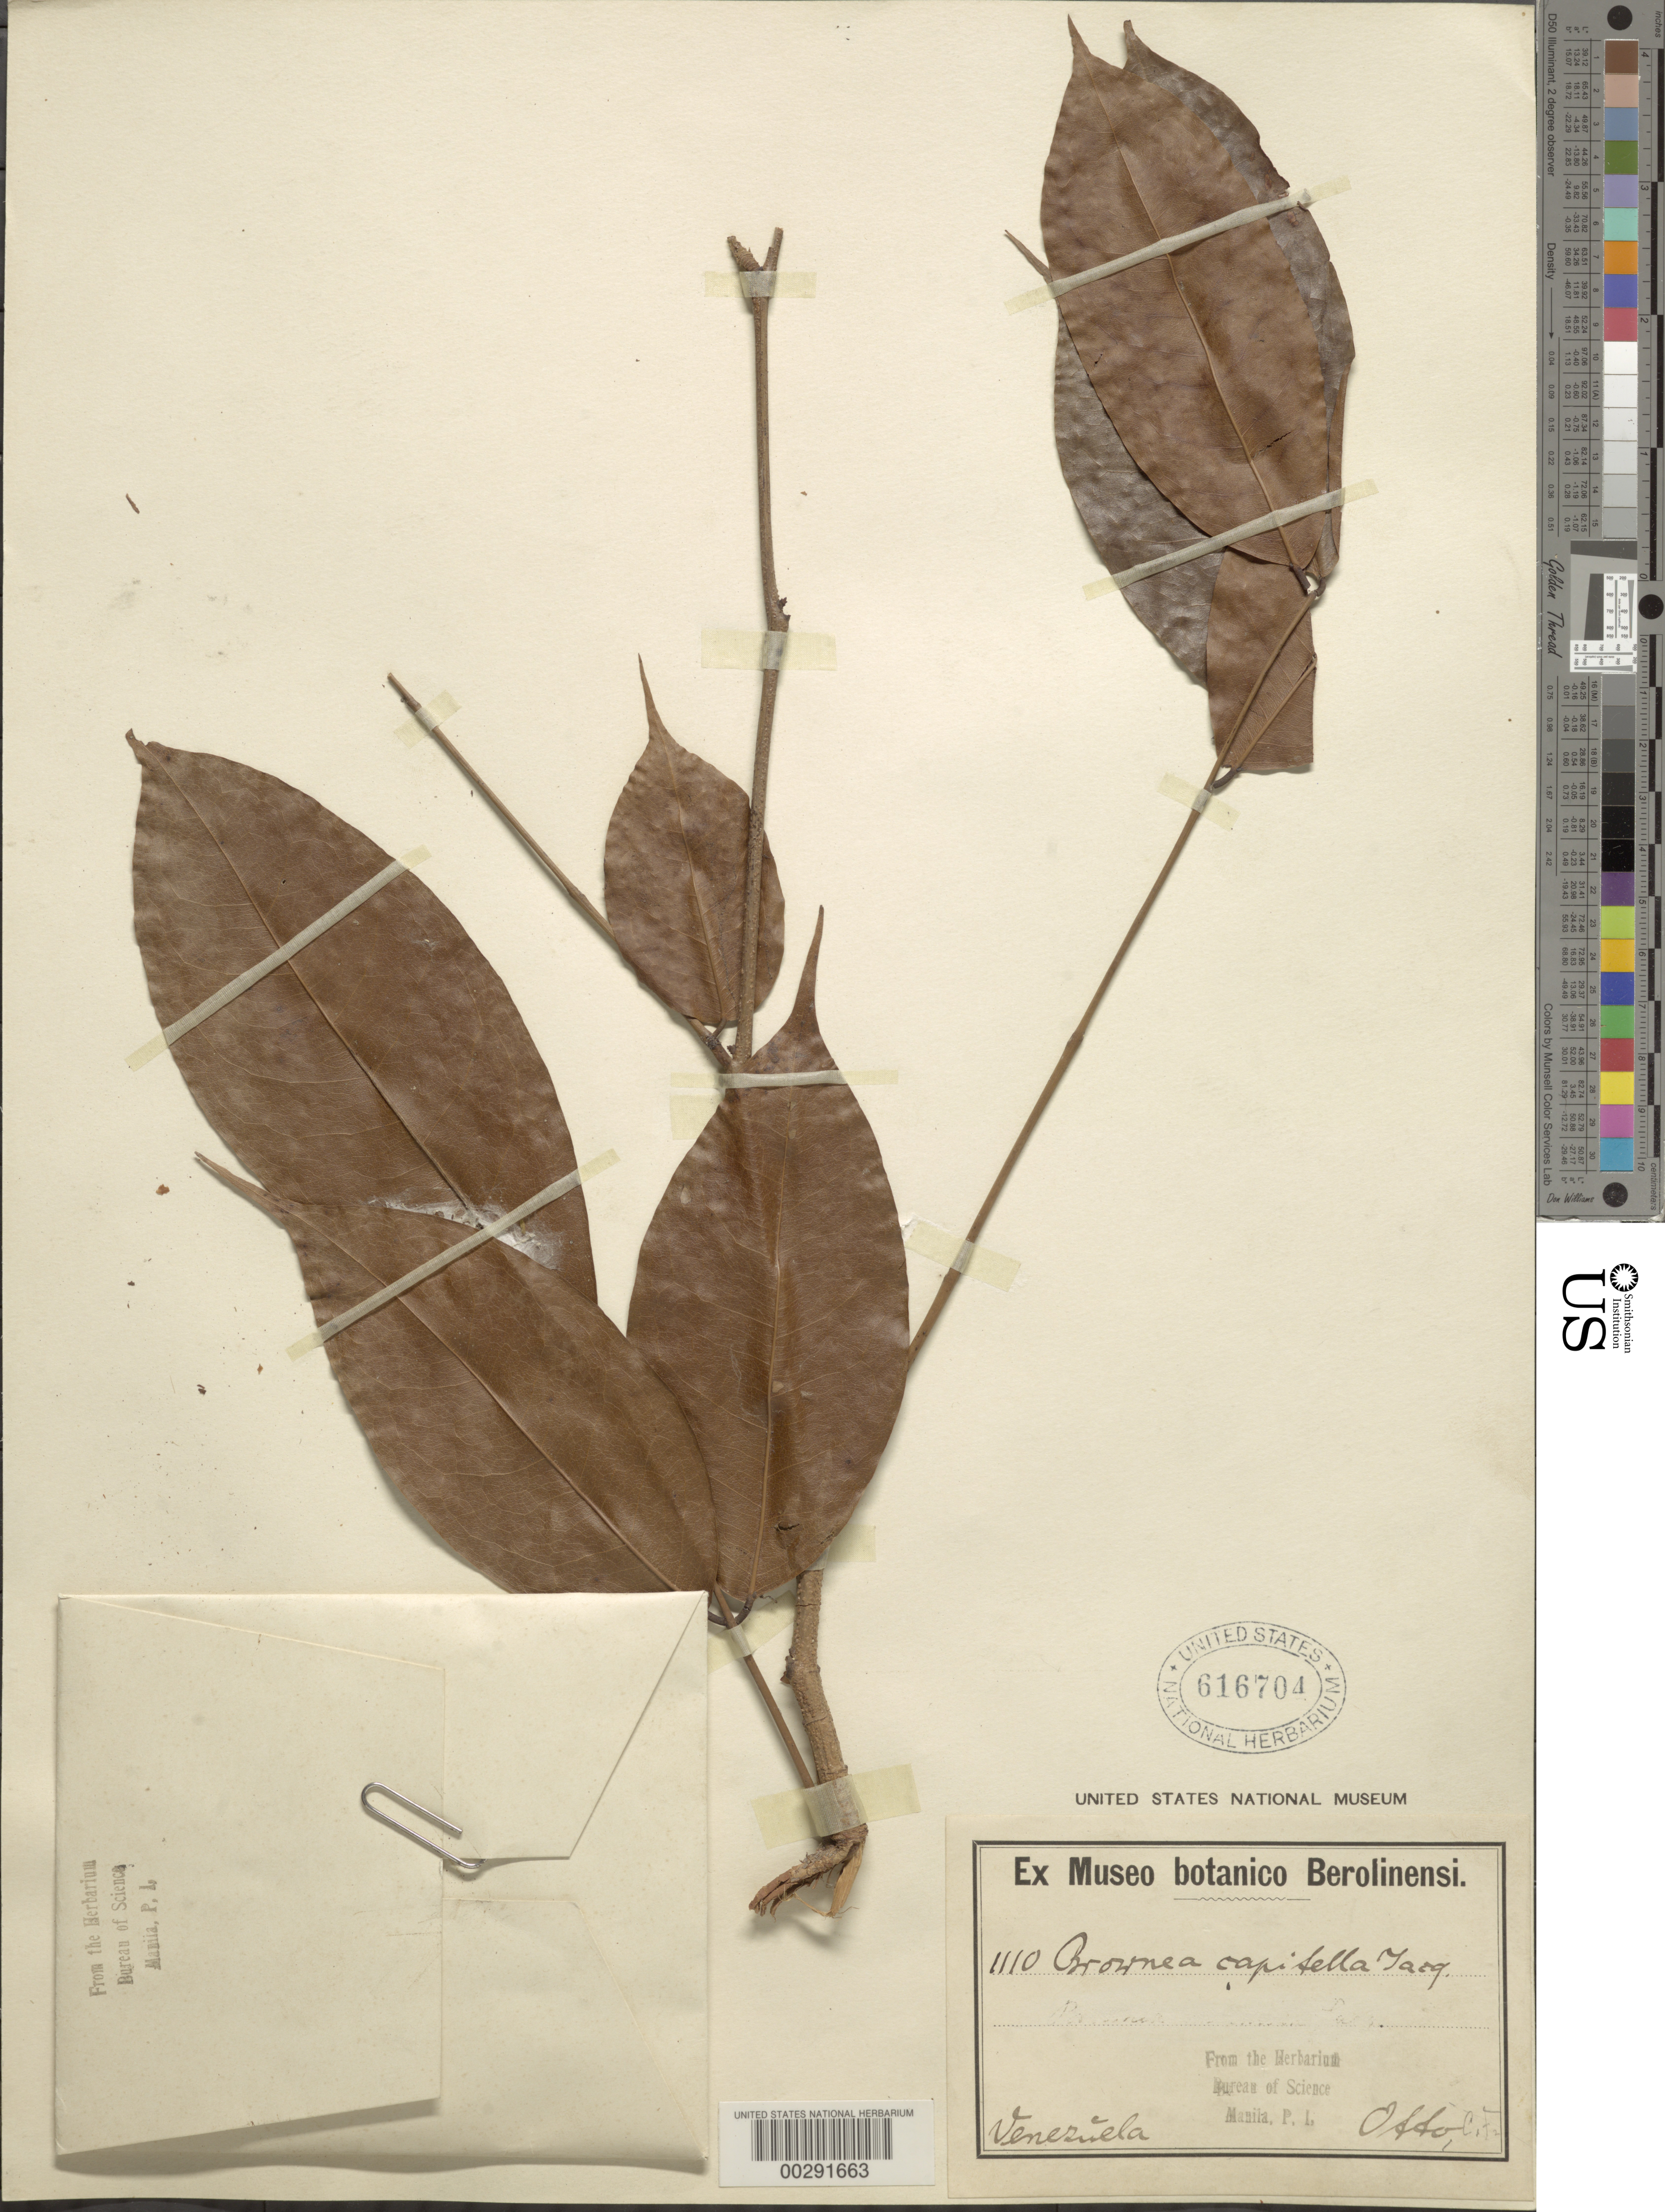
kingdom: Plantae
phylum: Tracheophyta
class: Magnoliopsida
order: Fabales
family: Fabaceae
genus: Brownea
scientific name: Brownea sp.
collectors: C. Otto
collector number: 1110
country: Venezuela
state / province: Mérida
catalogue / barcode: US 616704